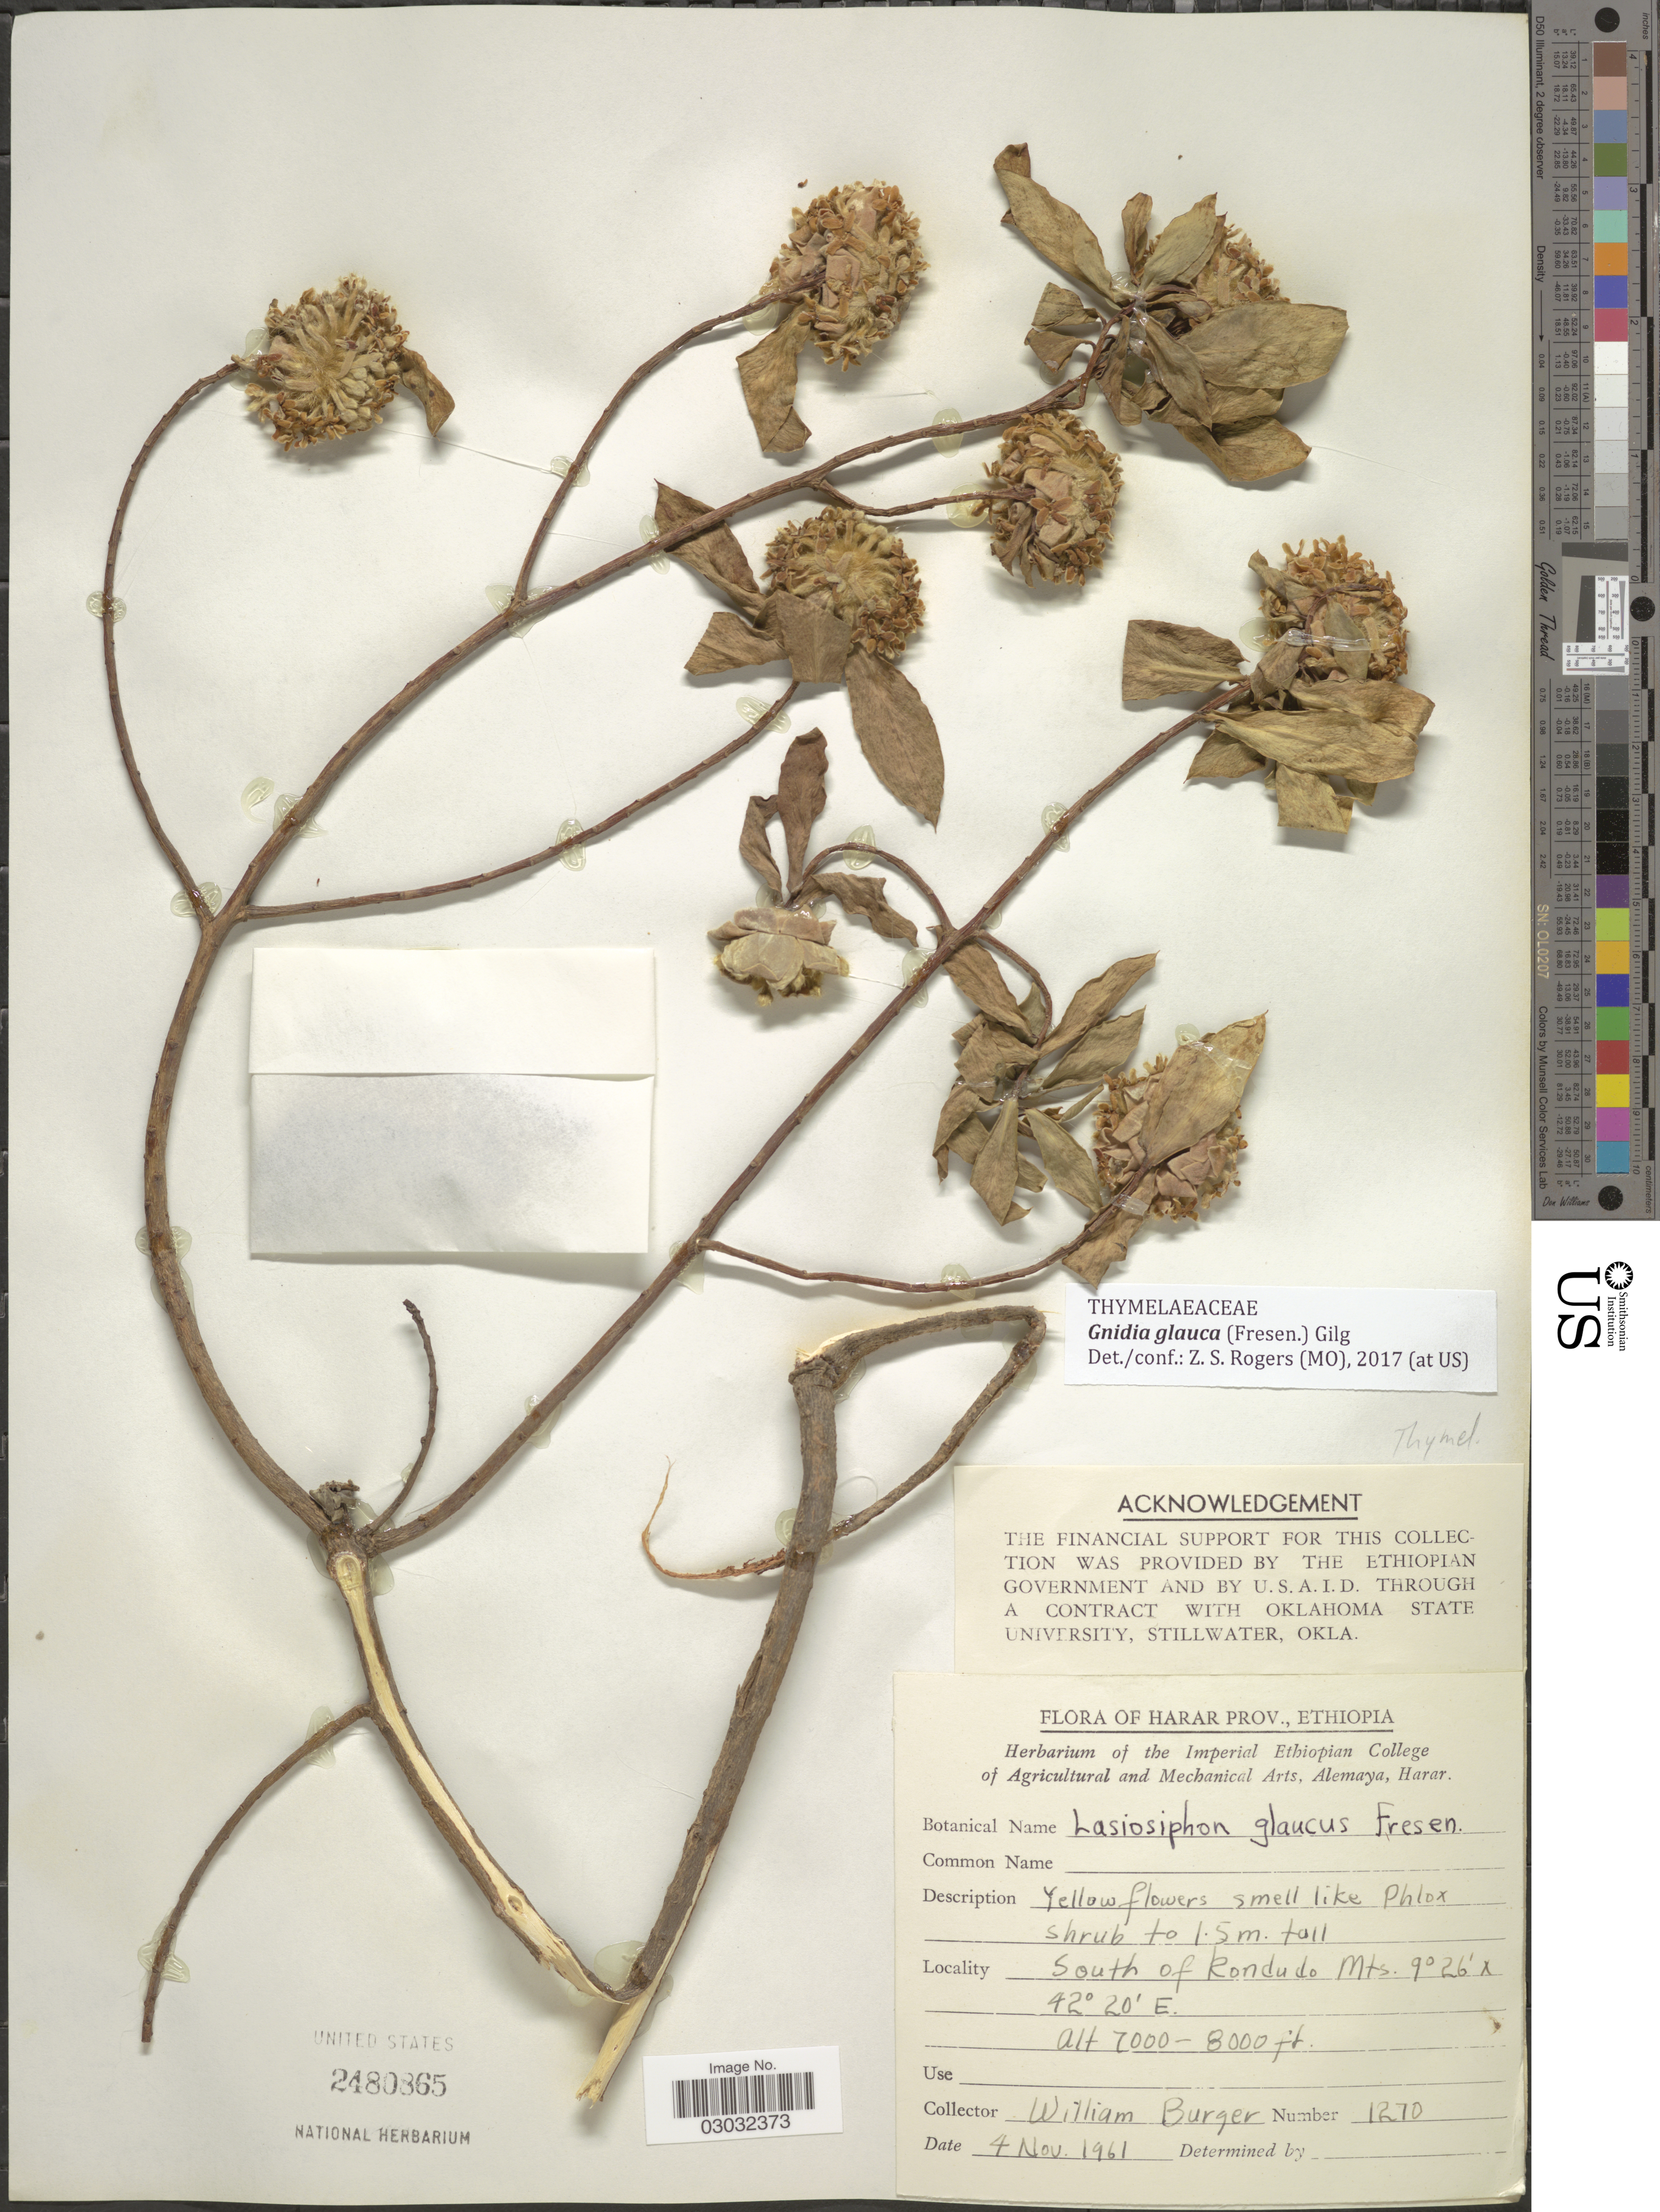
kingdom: Plantae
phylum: Tracheophyta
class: Magnoliopsida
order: Malvales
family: Thymelaeaceae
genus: Lasiosiphon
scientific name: Lasiosiphon glaucus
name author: Fresen.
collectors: W. Burger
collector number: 1210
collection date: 1961-11-04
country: Ethiopia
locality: Harar Prov. South of Kondudo Mts.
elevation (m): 2134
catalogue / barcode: US 2480865